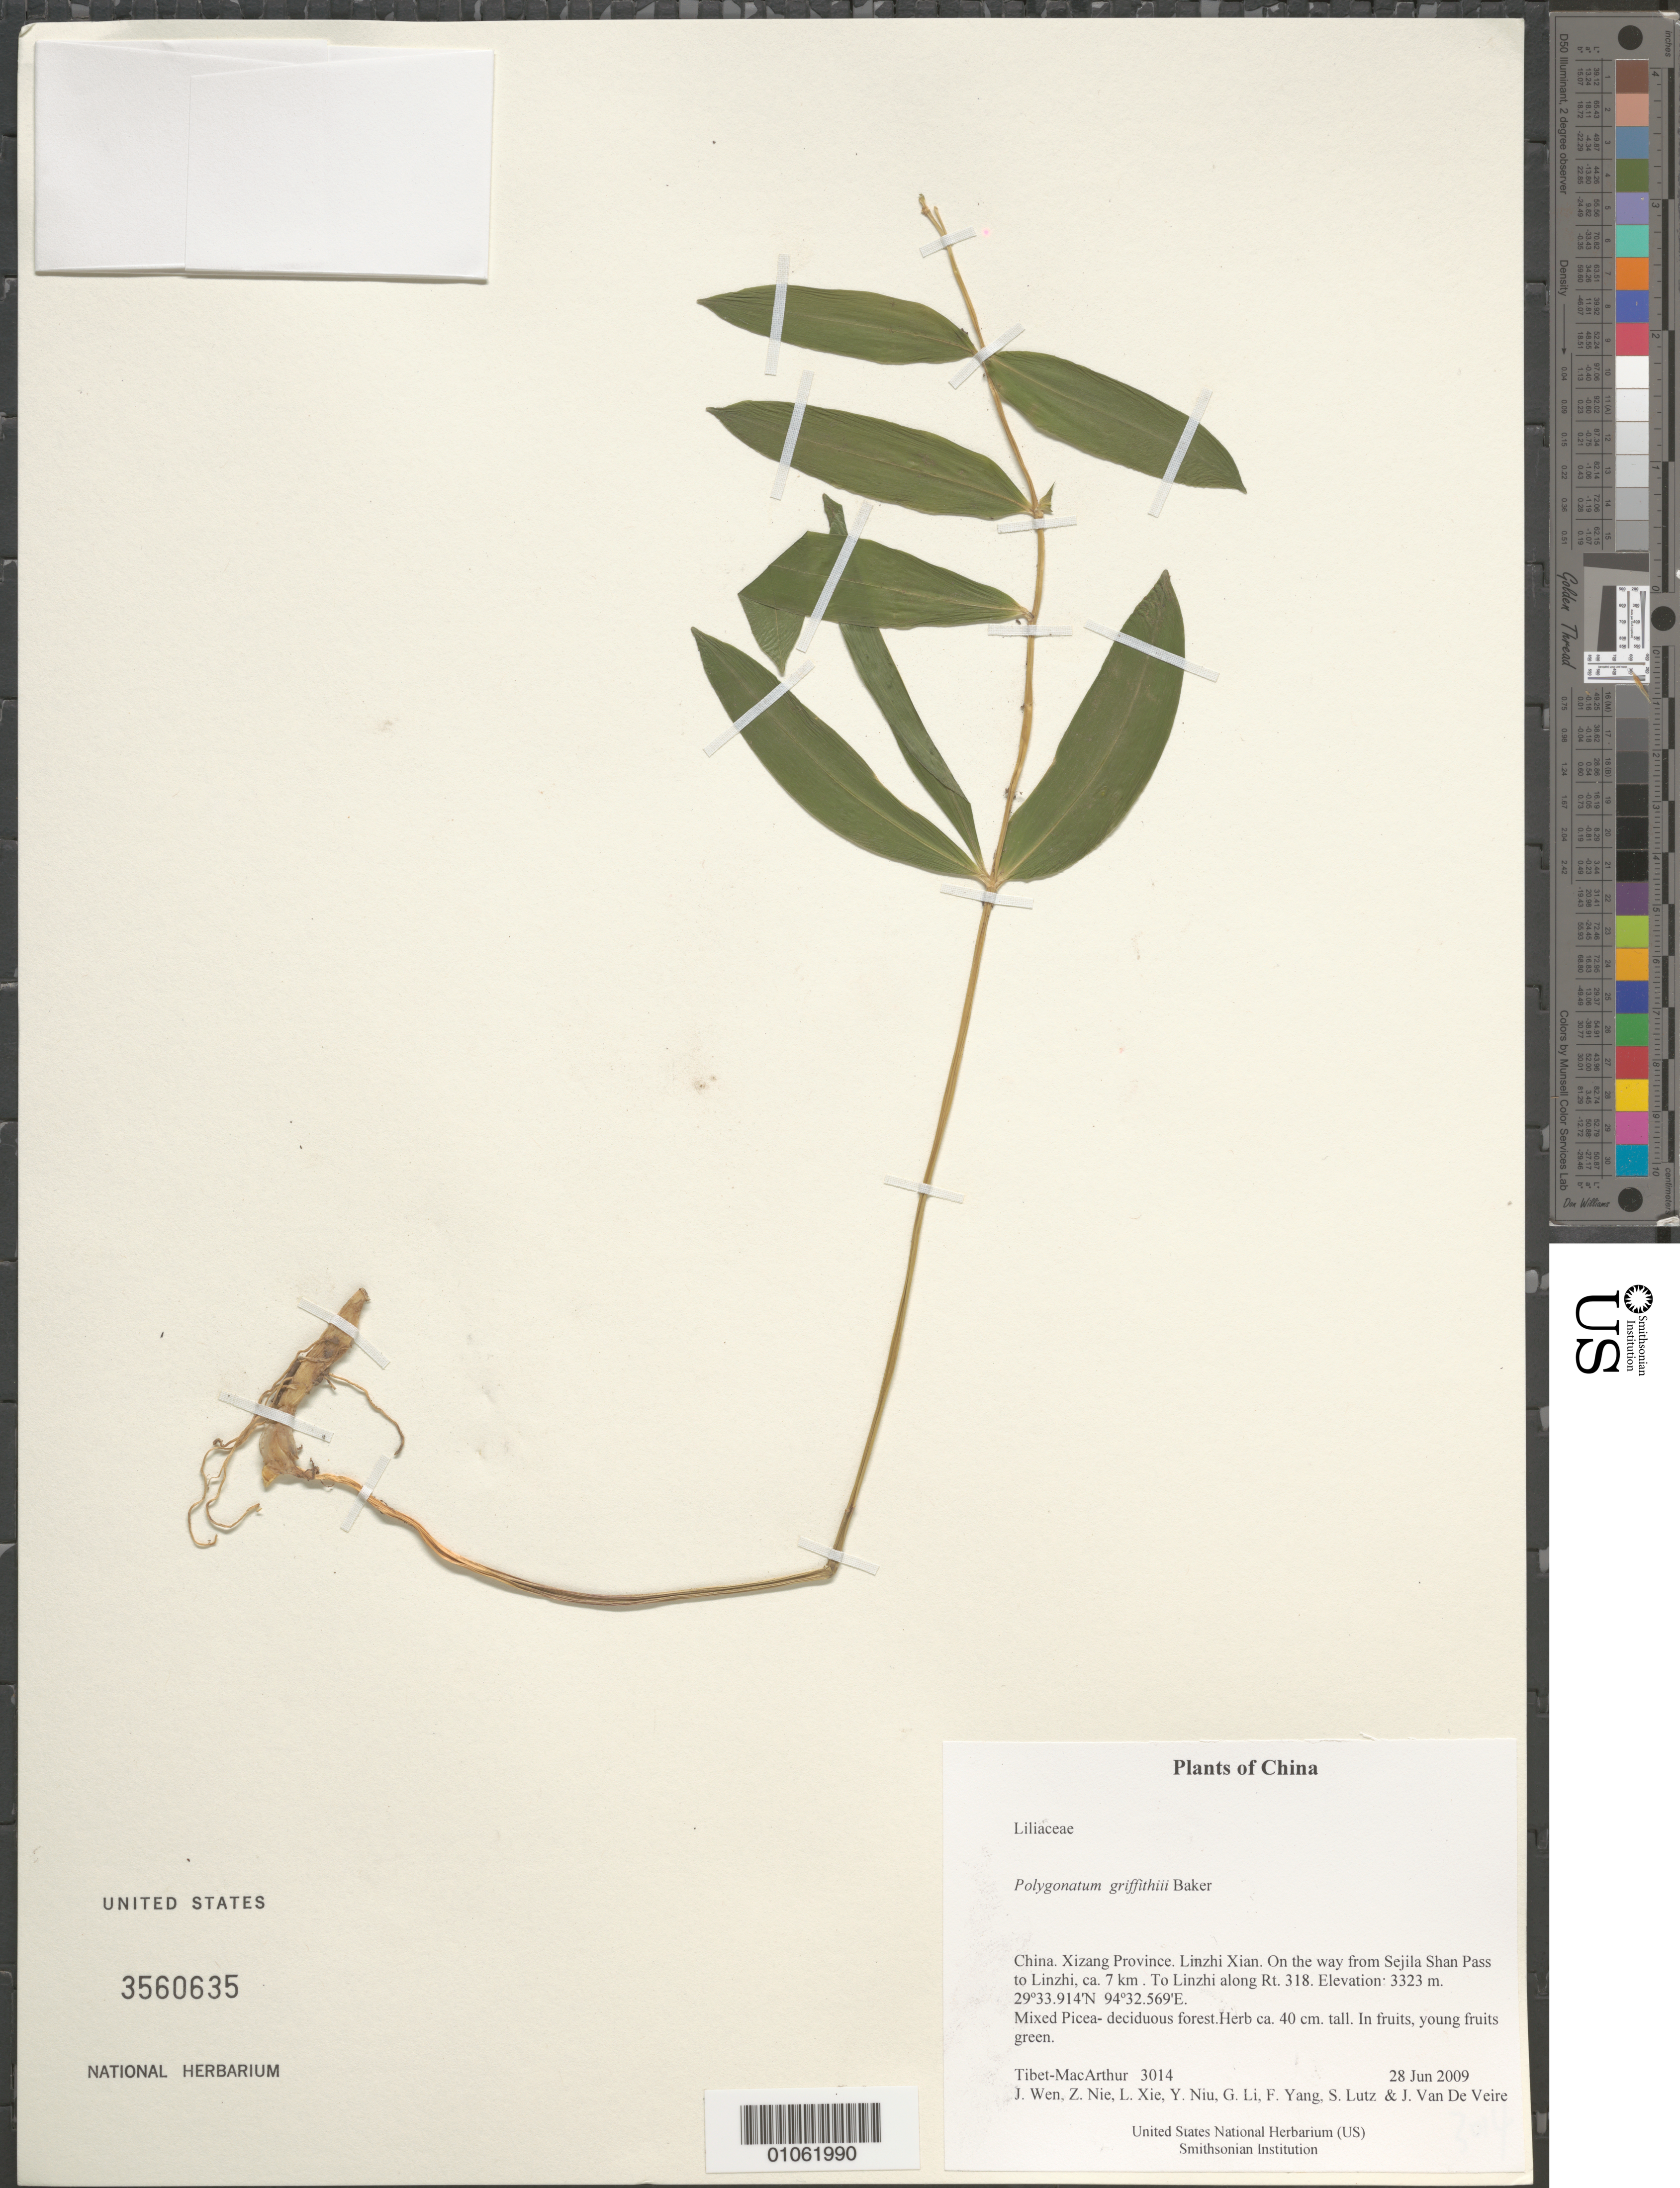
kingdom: Plantae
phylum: Tracheophyta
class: Liliopsida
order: Asparagales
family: Asparagaceae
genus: Polygonatum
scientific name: Polygonatum griffithii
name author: Baker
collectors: Tibet-MacArthur, J. Wen, Z. Nie, L. Xie, Y. Niu, G. Li, F. Yang, S. Lutz & J. Van De Veire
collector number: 3014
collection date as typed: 28 Jun 2009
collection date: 2009-06-28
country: China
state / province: Xizang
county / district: Linzhi Xian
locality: On the way from Sejila Shan Pass to Linzhi, ca. 7 km . To Linzhi along Rt. 318.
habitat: Mixed Picea- deciduous forest.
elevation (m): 3323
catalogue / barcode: US 3560635